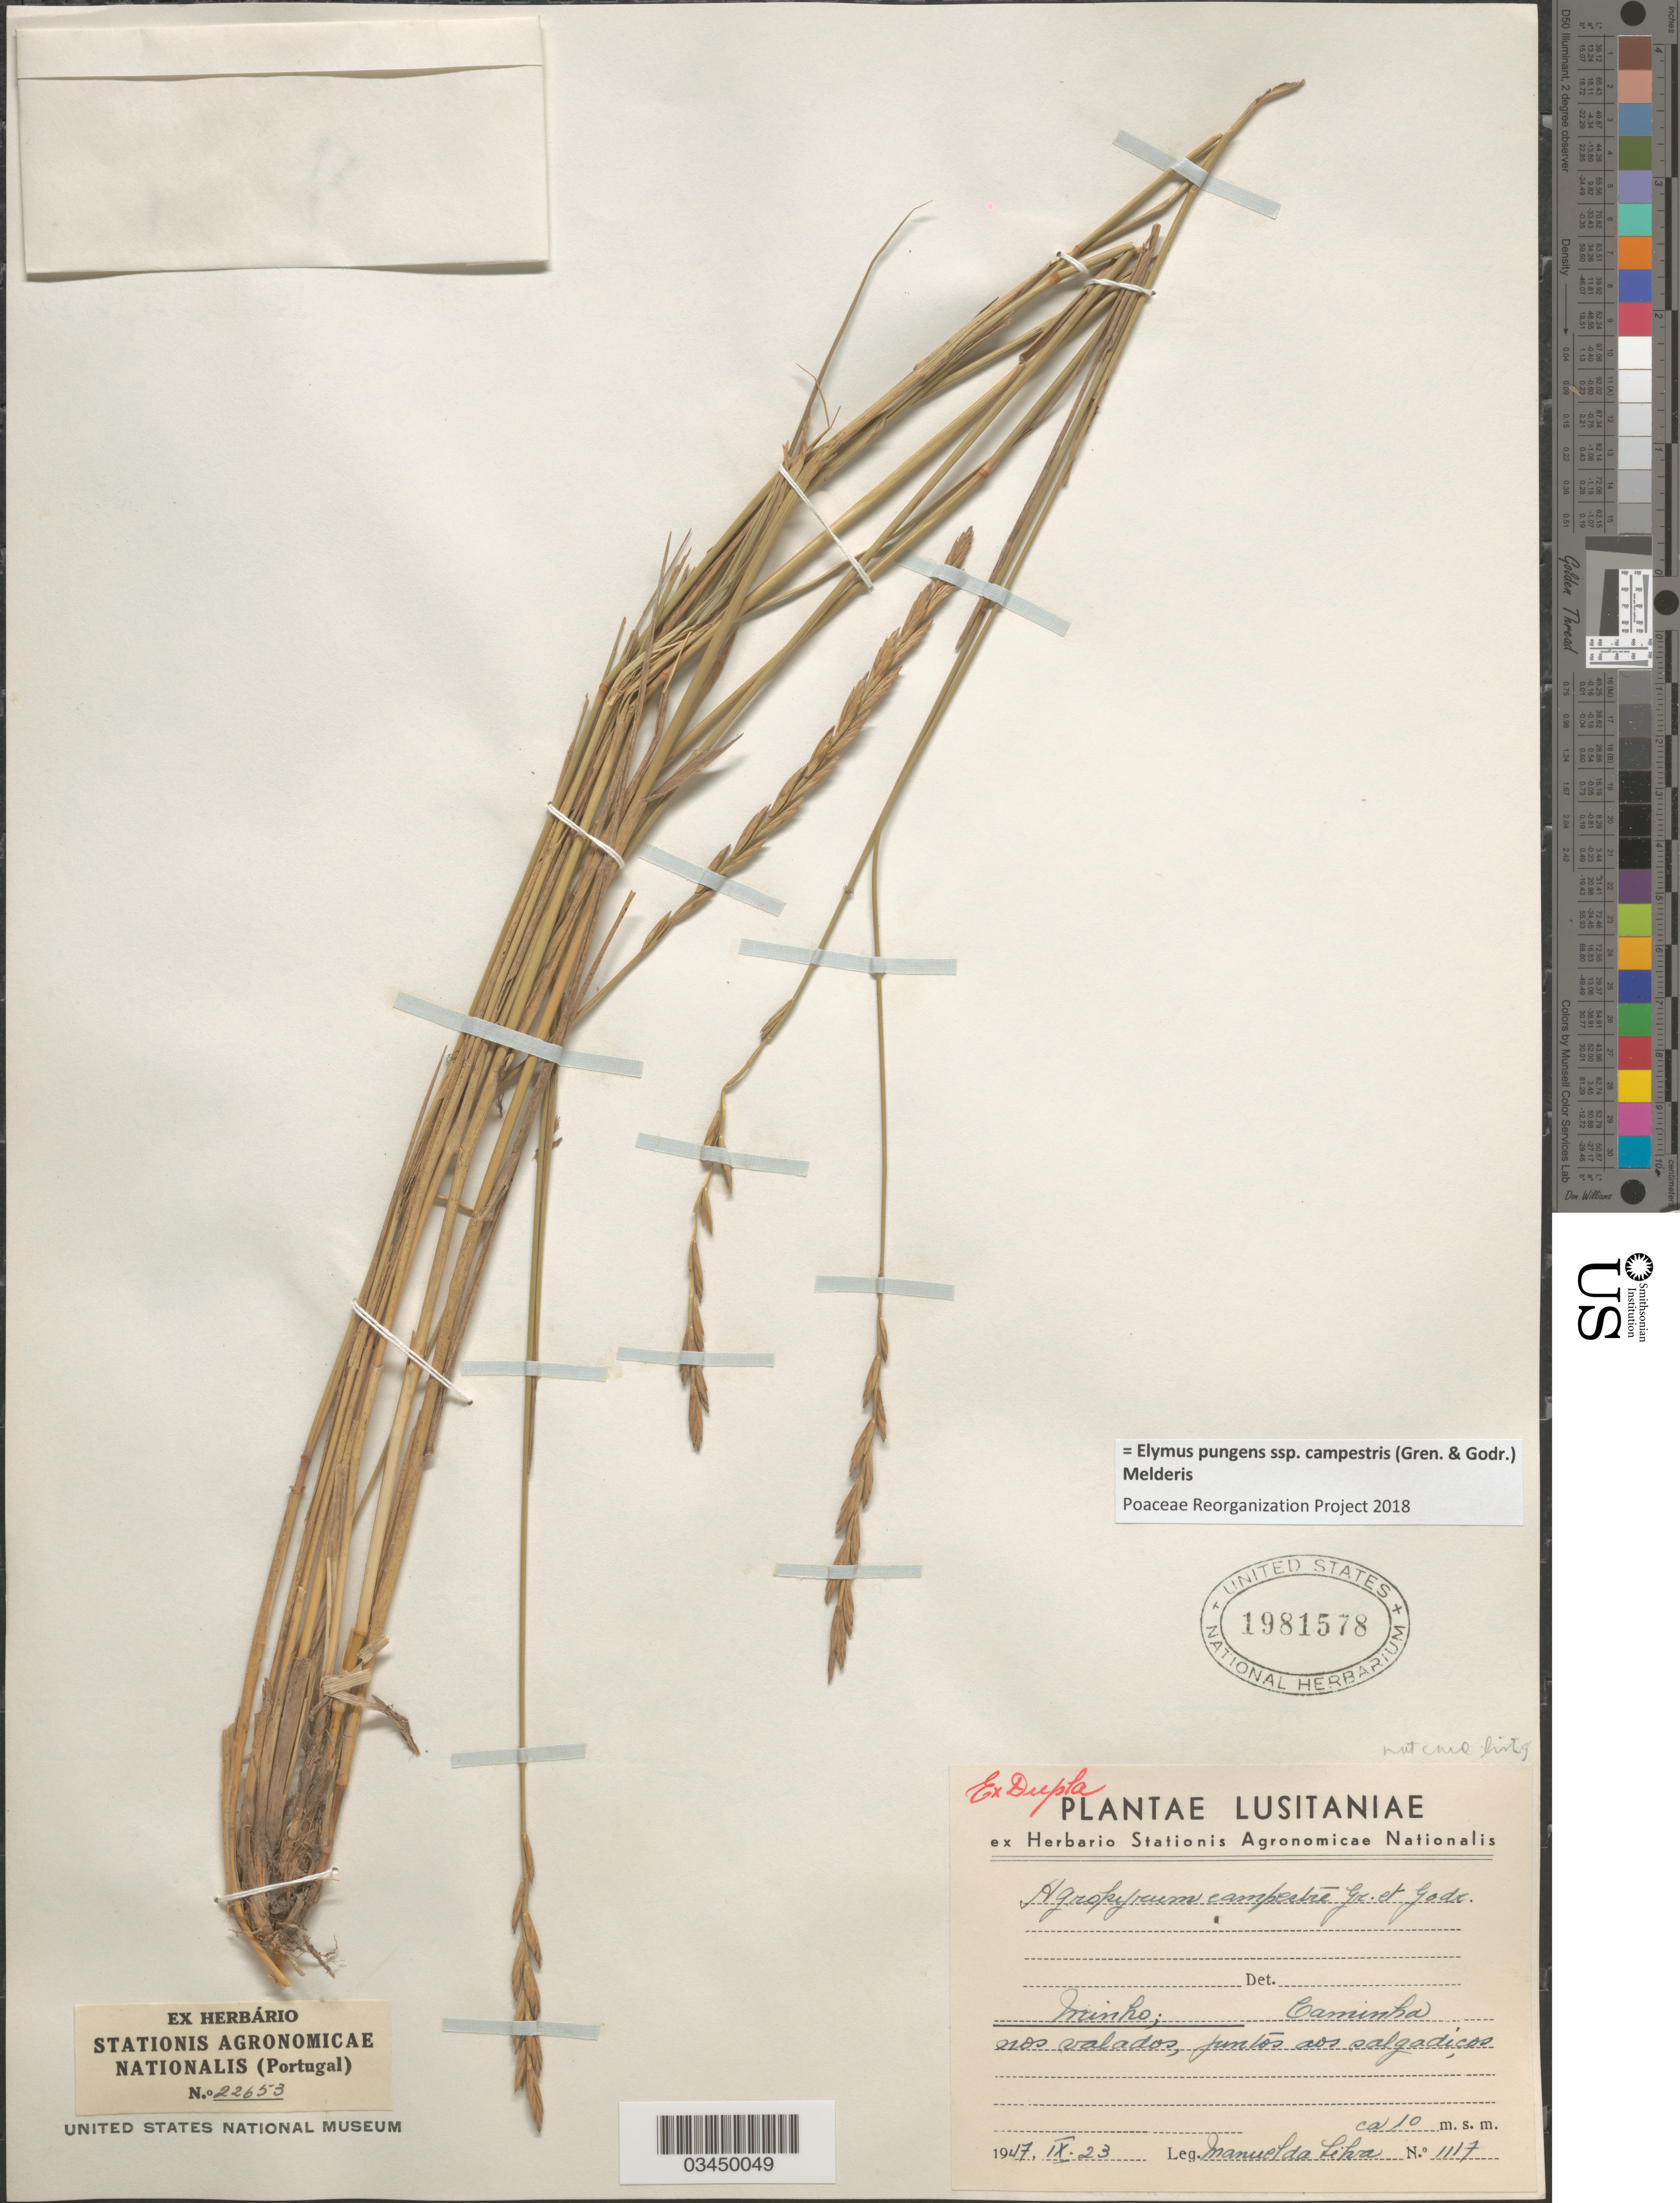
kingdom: Plantae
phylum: Tracheophyta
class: Liliopsida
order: Poales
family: Poaceae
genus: Elymus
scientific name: Elymus pungens subsp. campestris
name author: (Gren. & Godr.) Melderis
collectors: M. Silva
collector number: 1117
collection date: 1947-09-23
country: Portugal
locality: Lusitaniae. Minho; Caminha nos valados, juntos dos salgadicos.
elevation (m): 10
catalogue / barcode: US 1981578